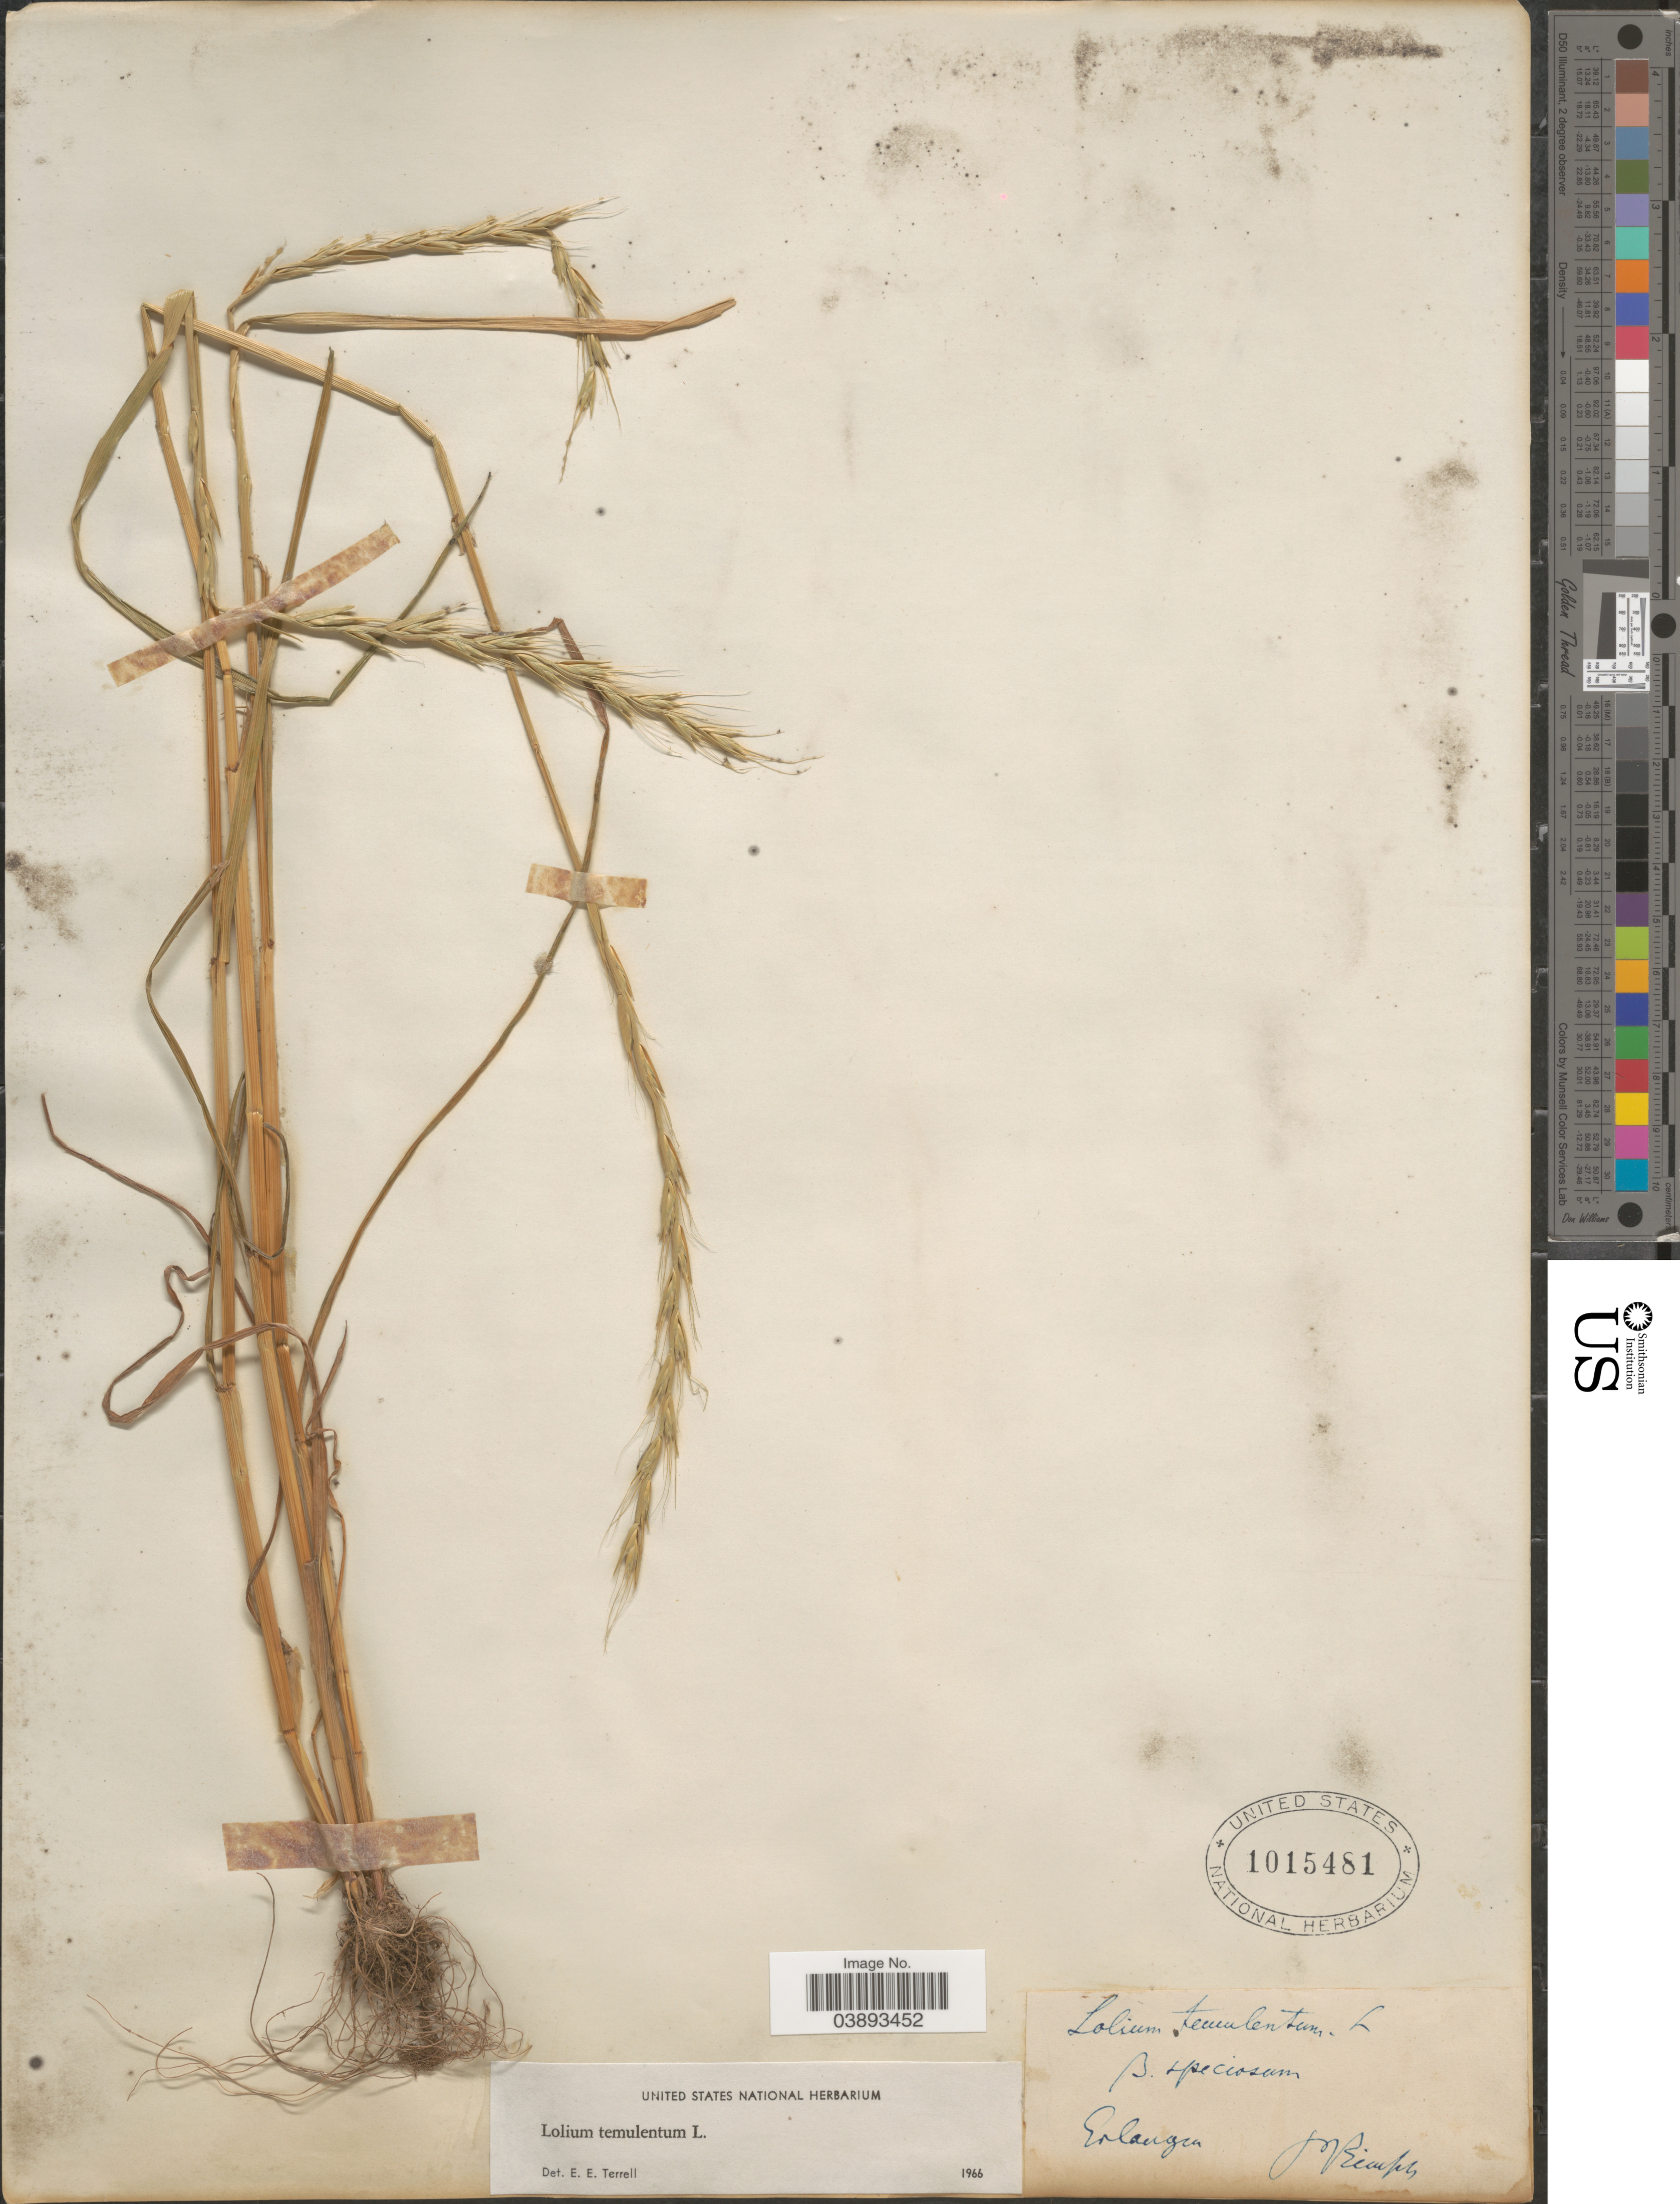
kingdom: Plantae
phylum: Tracheophyta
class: Liliopsida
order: Poales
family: Poaceae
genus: Lolium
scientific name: Lolium temulentum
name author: L.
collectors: P. Reinsch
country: Germany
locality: Erlangen.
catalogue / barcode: US 1015481